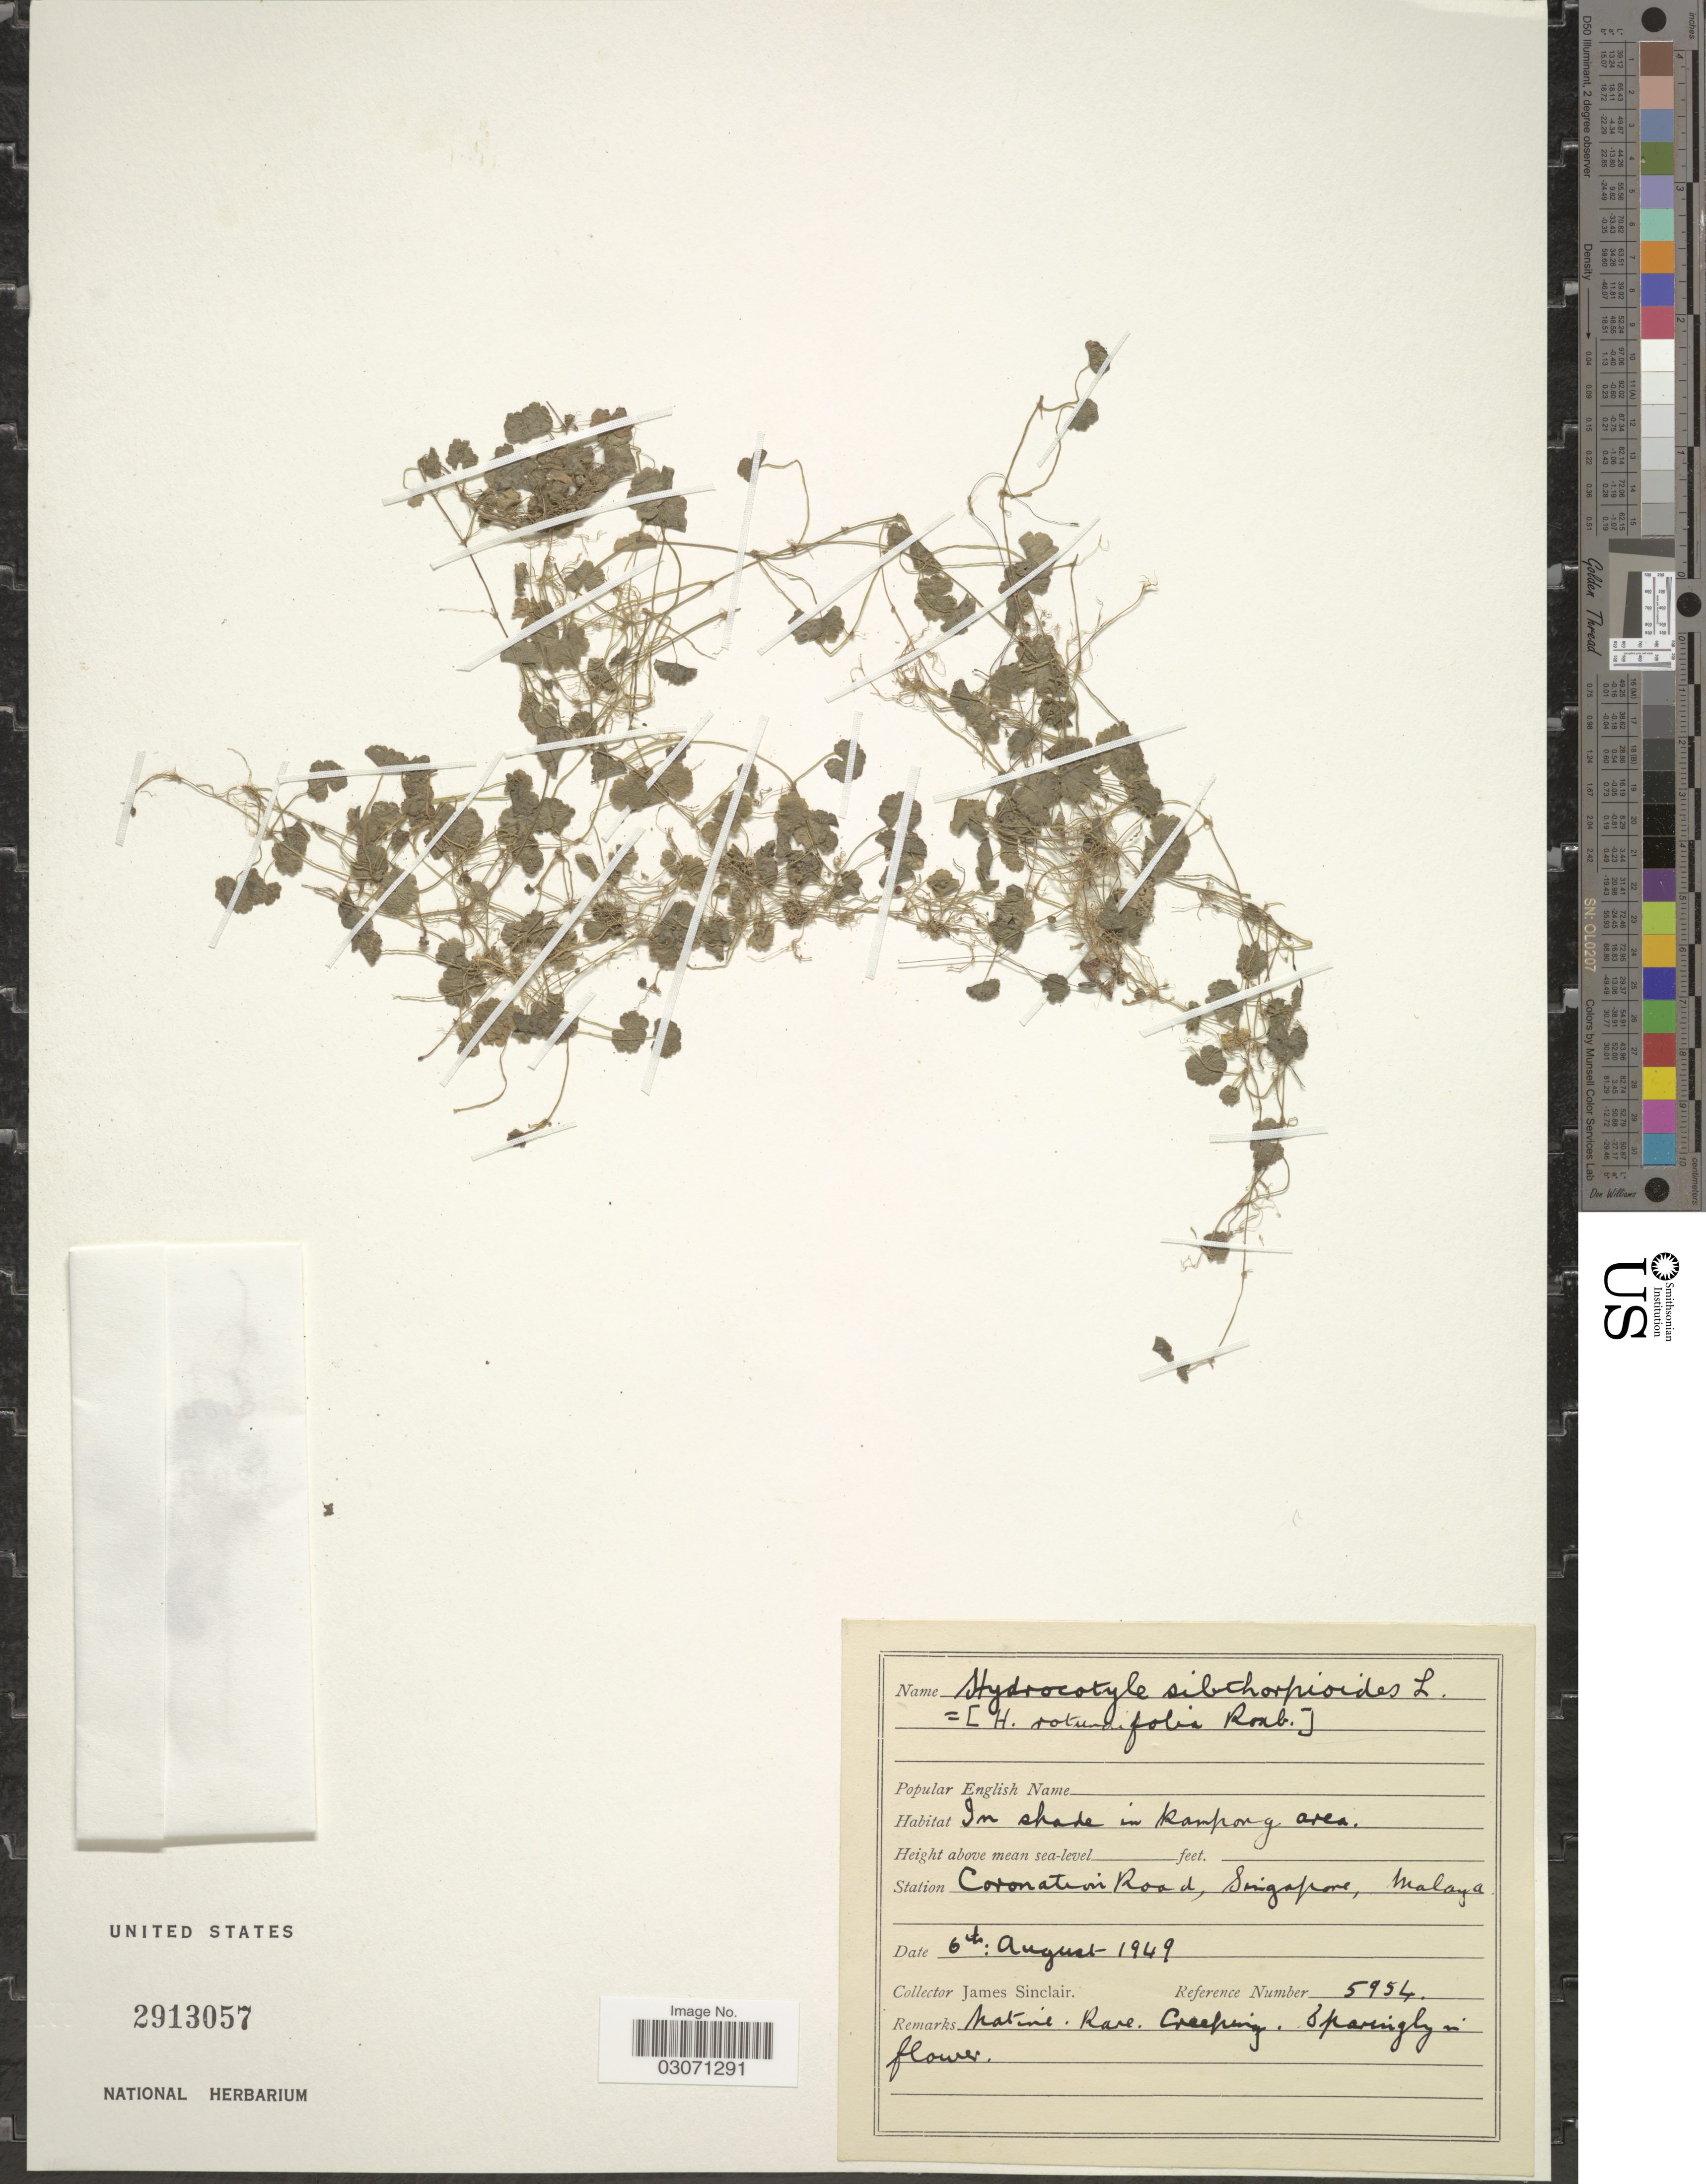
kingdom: Plantae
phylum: Tracheophyta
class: Magnoliopsida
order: Apiales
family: Araliaceae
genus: Hydrocotyle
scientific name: Hydrocotyle sibthorpioides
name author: Lam.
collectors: J. Sinclair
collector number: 5954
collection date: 1949-08-06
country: Singapore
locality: Station Coronation Road, Malaya.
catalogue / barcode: US 2913057